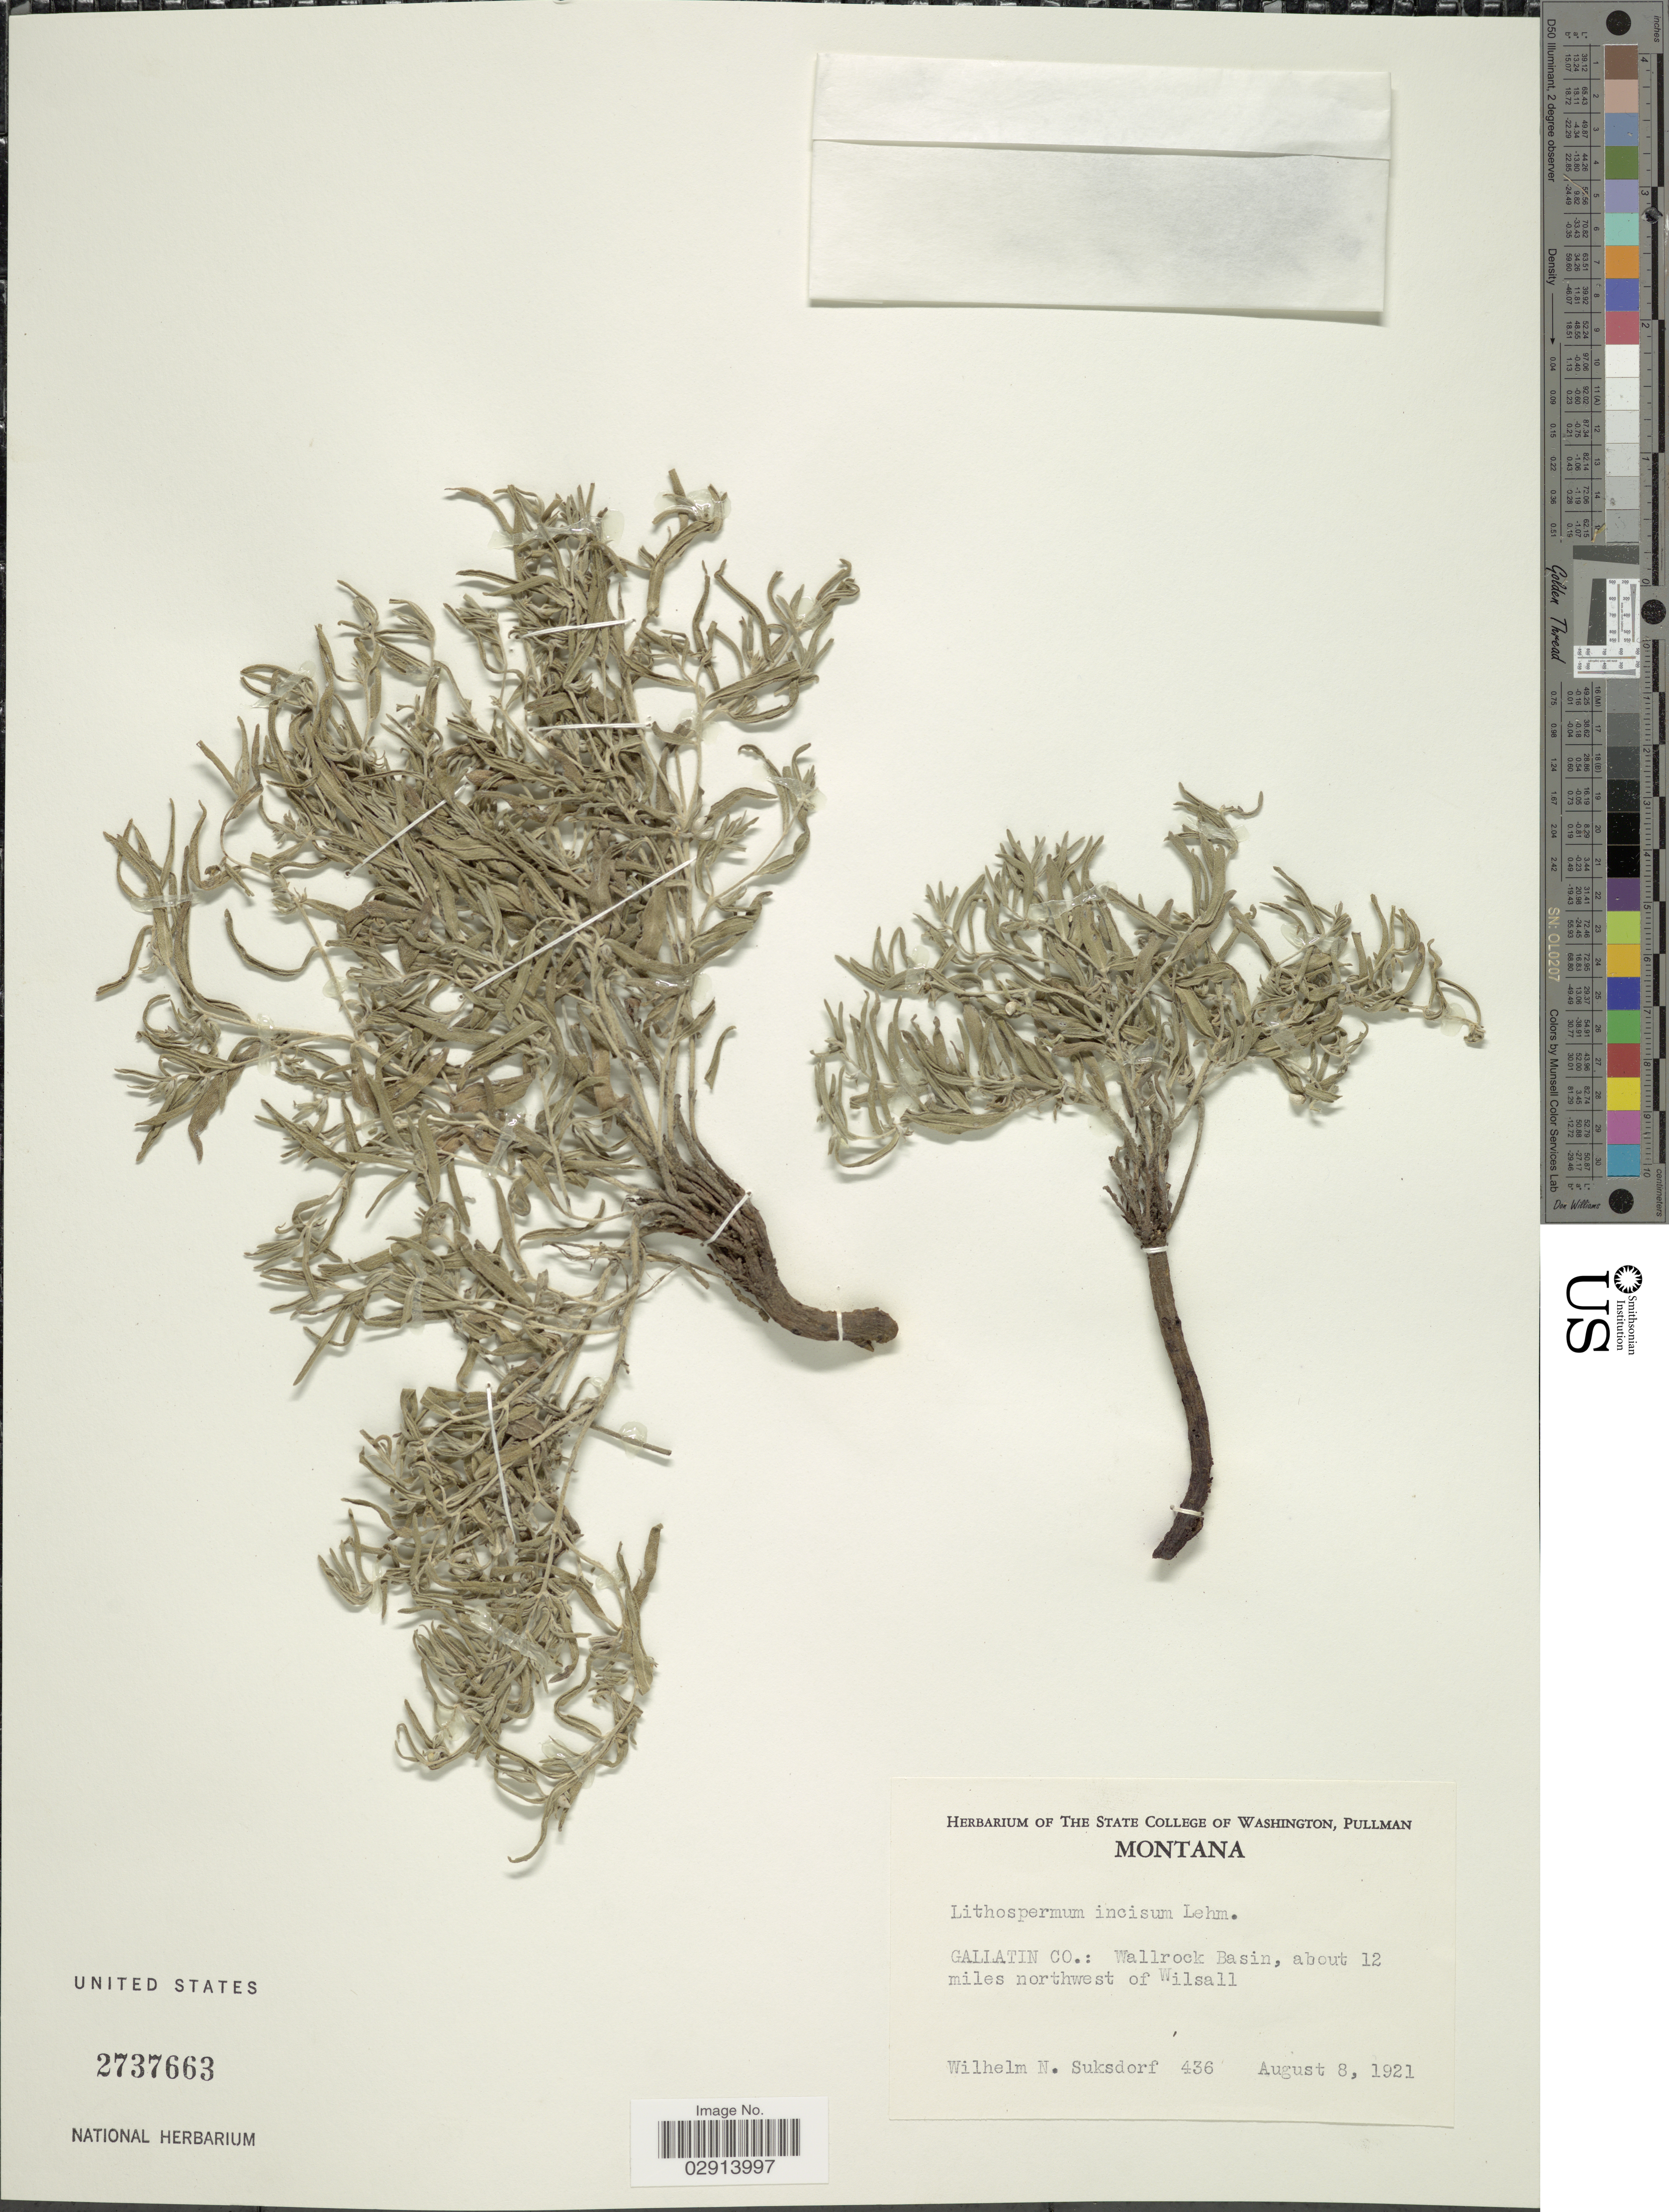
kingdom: Plantae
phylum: Tracheophyta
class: Magnoliopsida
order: Boraginales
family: Boraginaceae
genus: Lithospermum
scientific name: Lithospermum incisum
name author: Lehm.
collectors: W. N. Suksdorf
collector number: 436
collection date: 1921-08-08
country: United States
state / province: Montana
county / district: Gallatin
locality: Wallrock Basin, about 12 miles NW of Wilsall.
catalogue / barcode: US 2737663